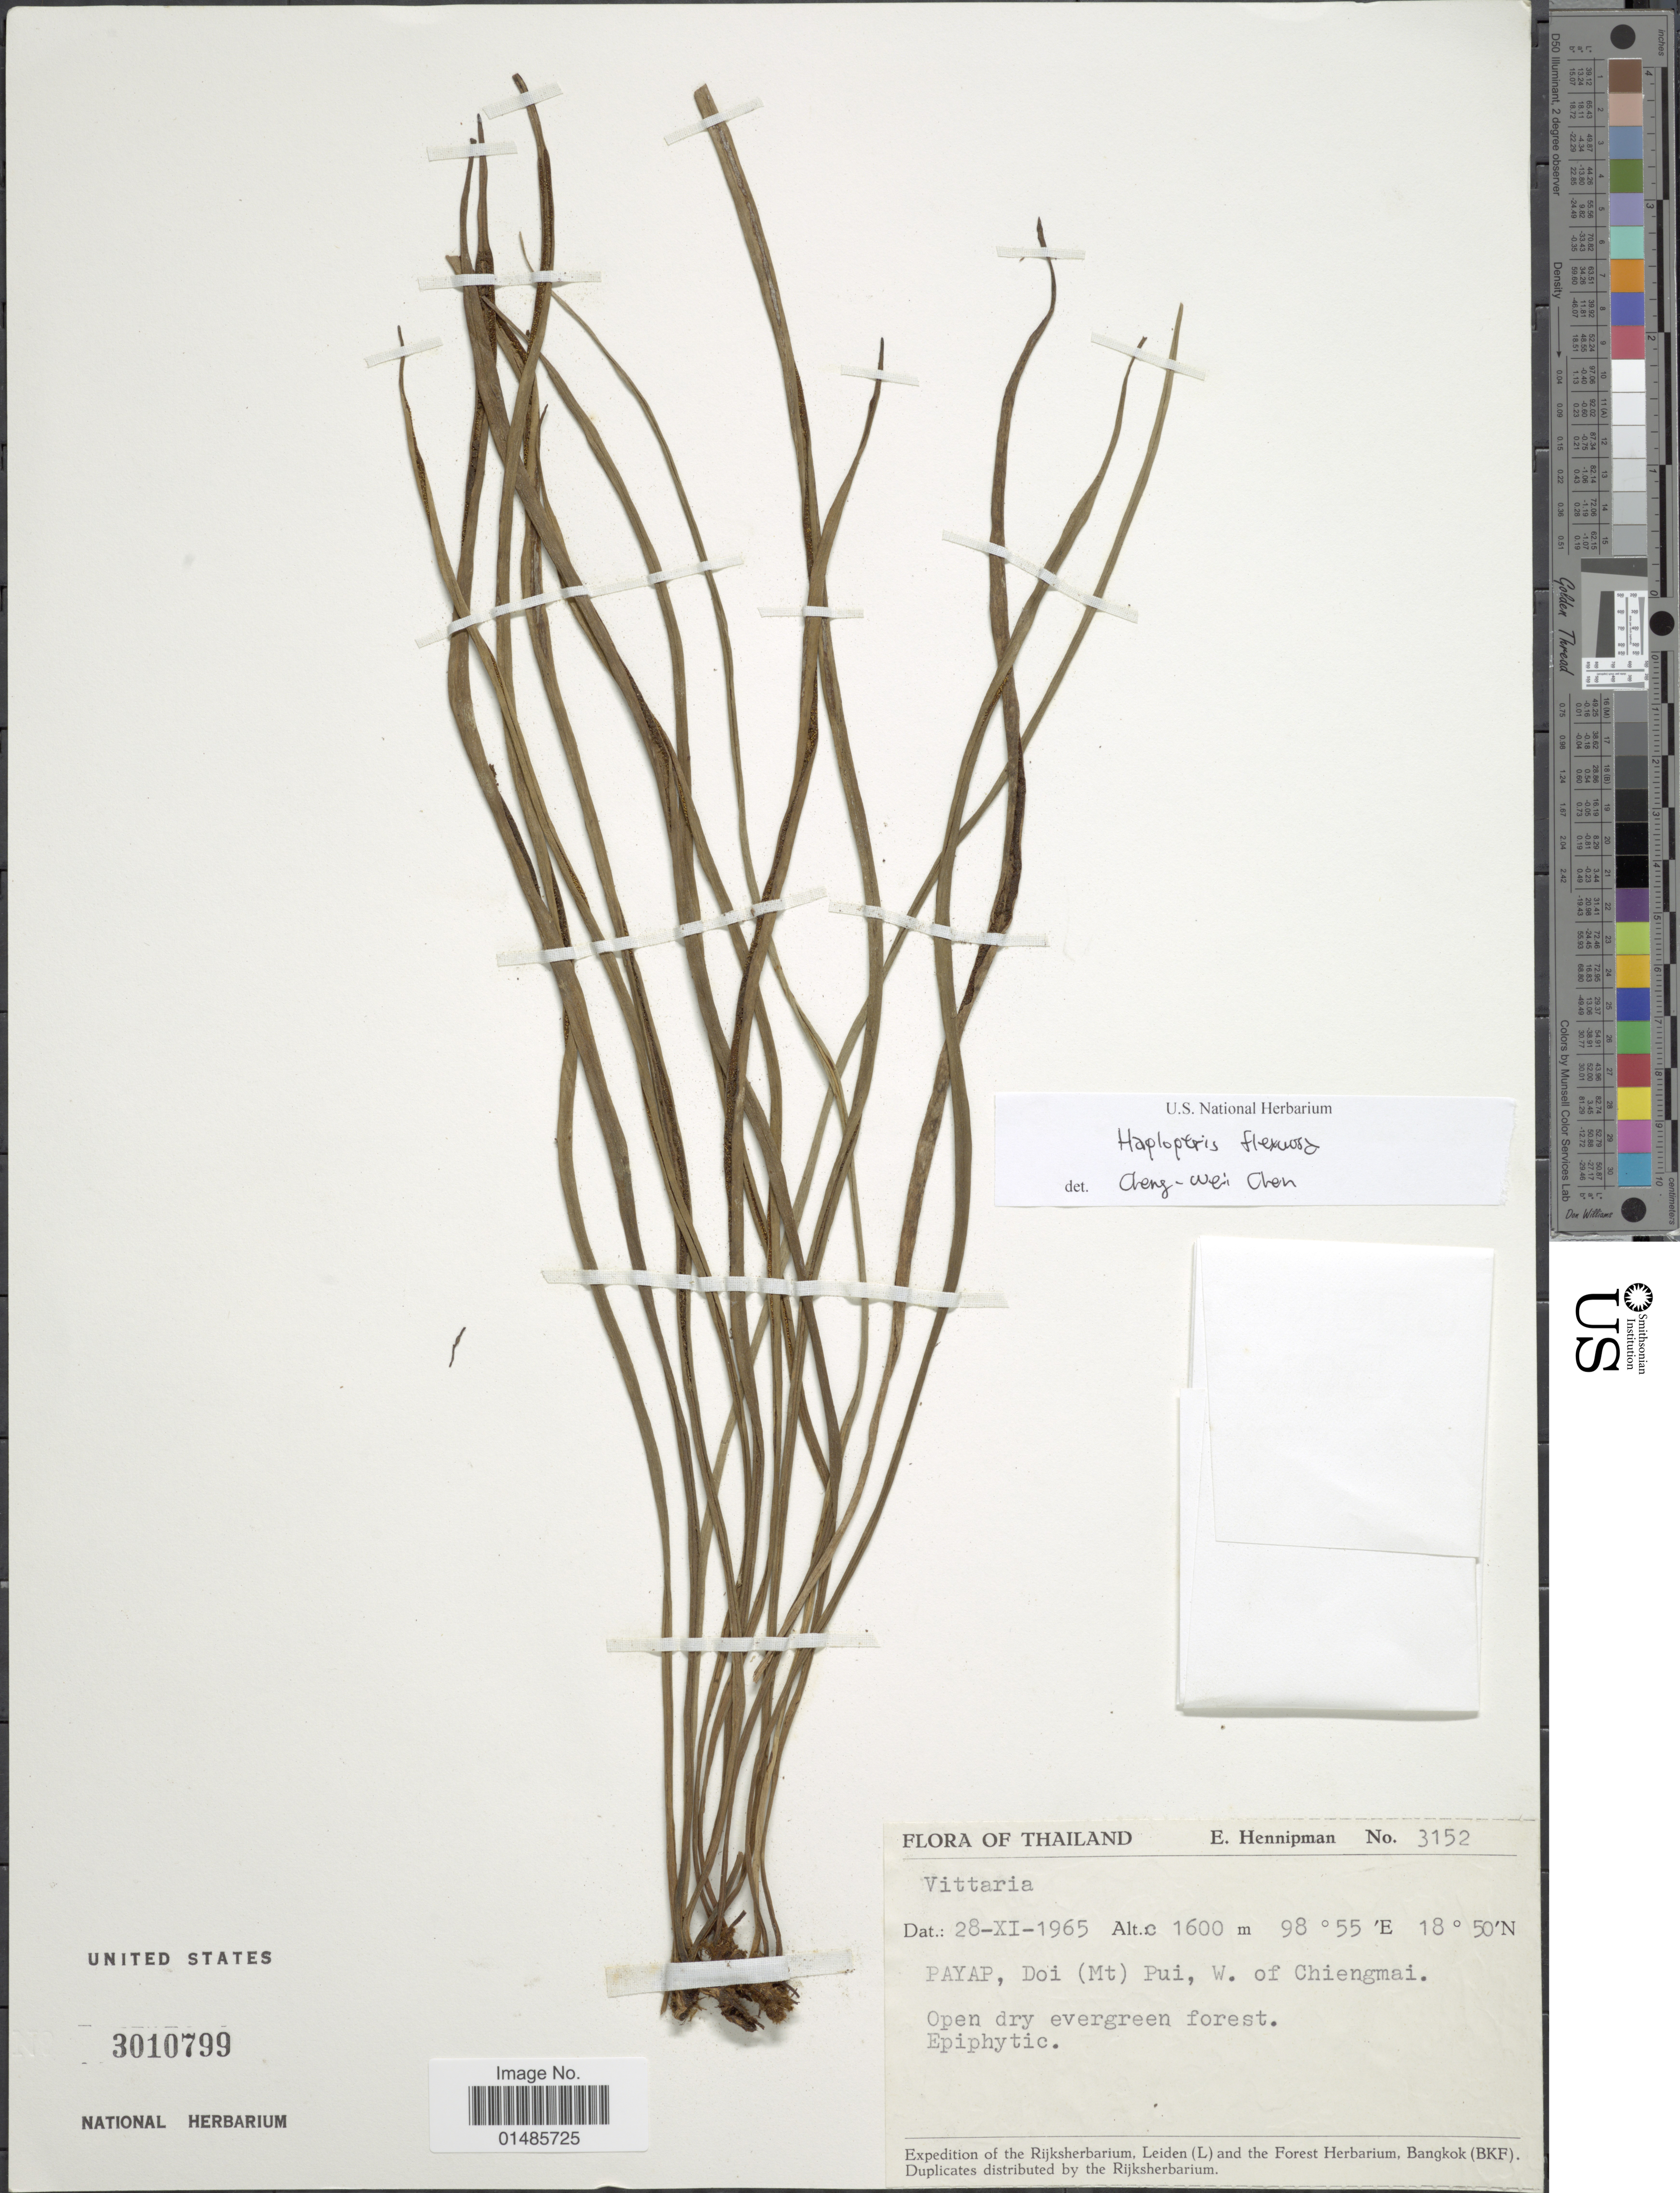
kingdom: Plantae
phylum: Tracheophyta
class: Polypodiopsida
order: Polypodiales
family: Pteridaceae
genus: Haplopteris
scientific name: Haplopteris flexuosa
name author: (Fée) E.H. Crane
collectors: E. Hennipman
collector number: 3152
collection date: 1965-11-28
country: Thailand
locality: Payap, Doi (mt) Pui, W. of Chiengmai.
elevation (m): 1600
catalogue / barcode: US 3010799